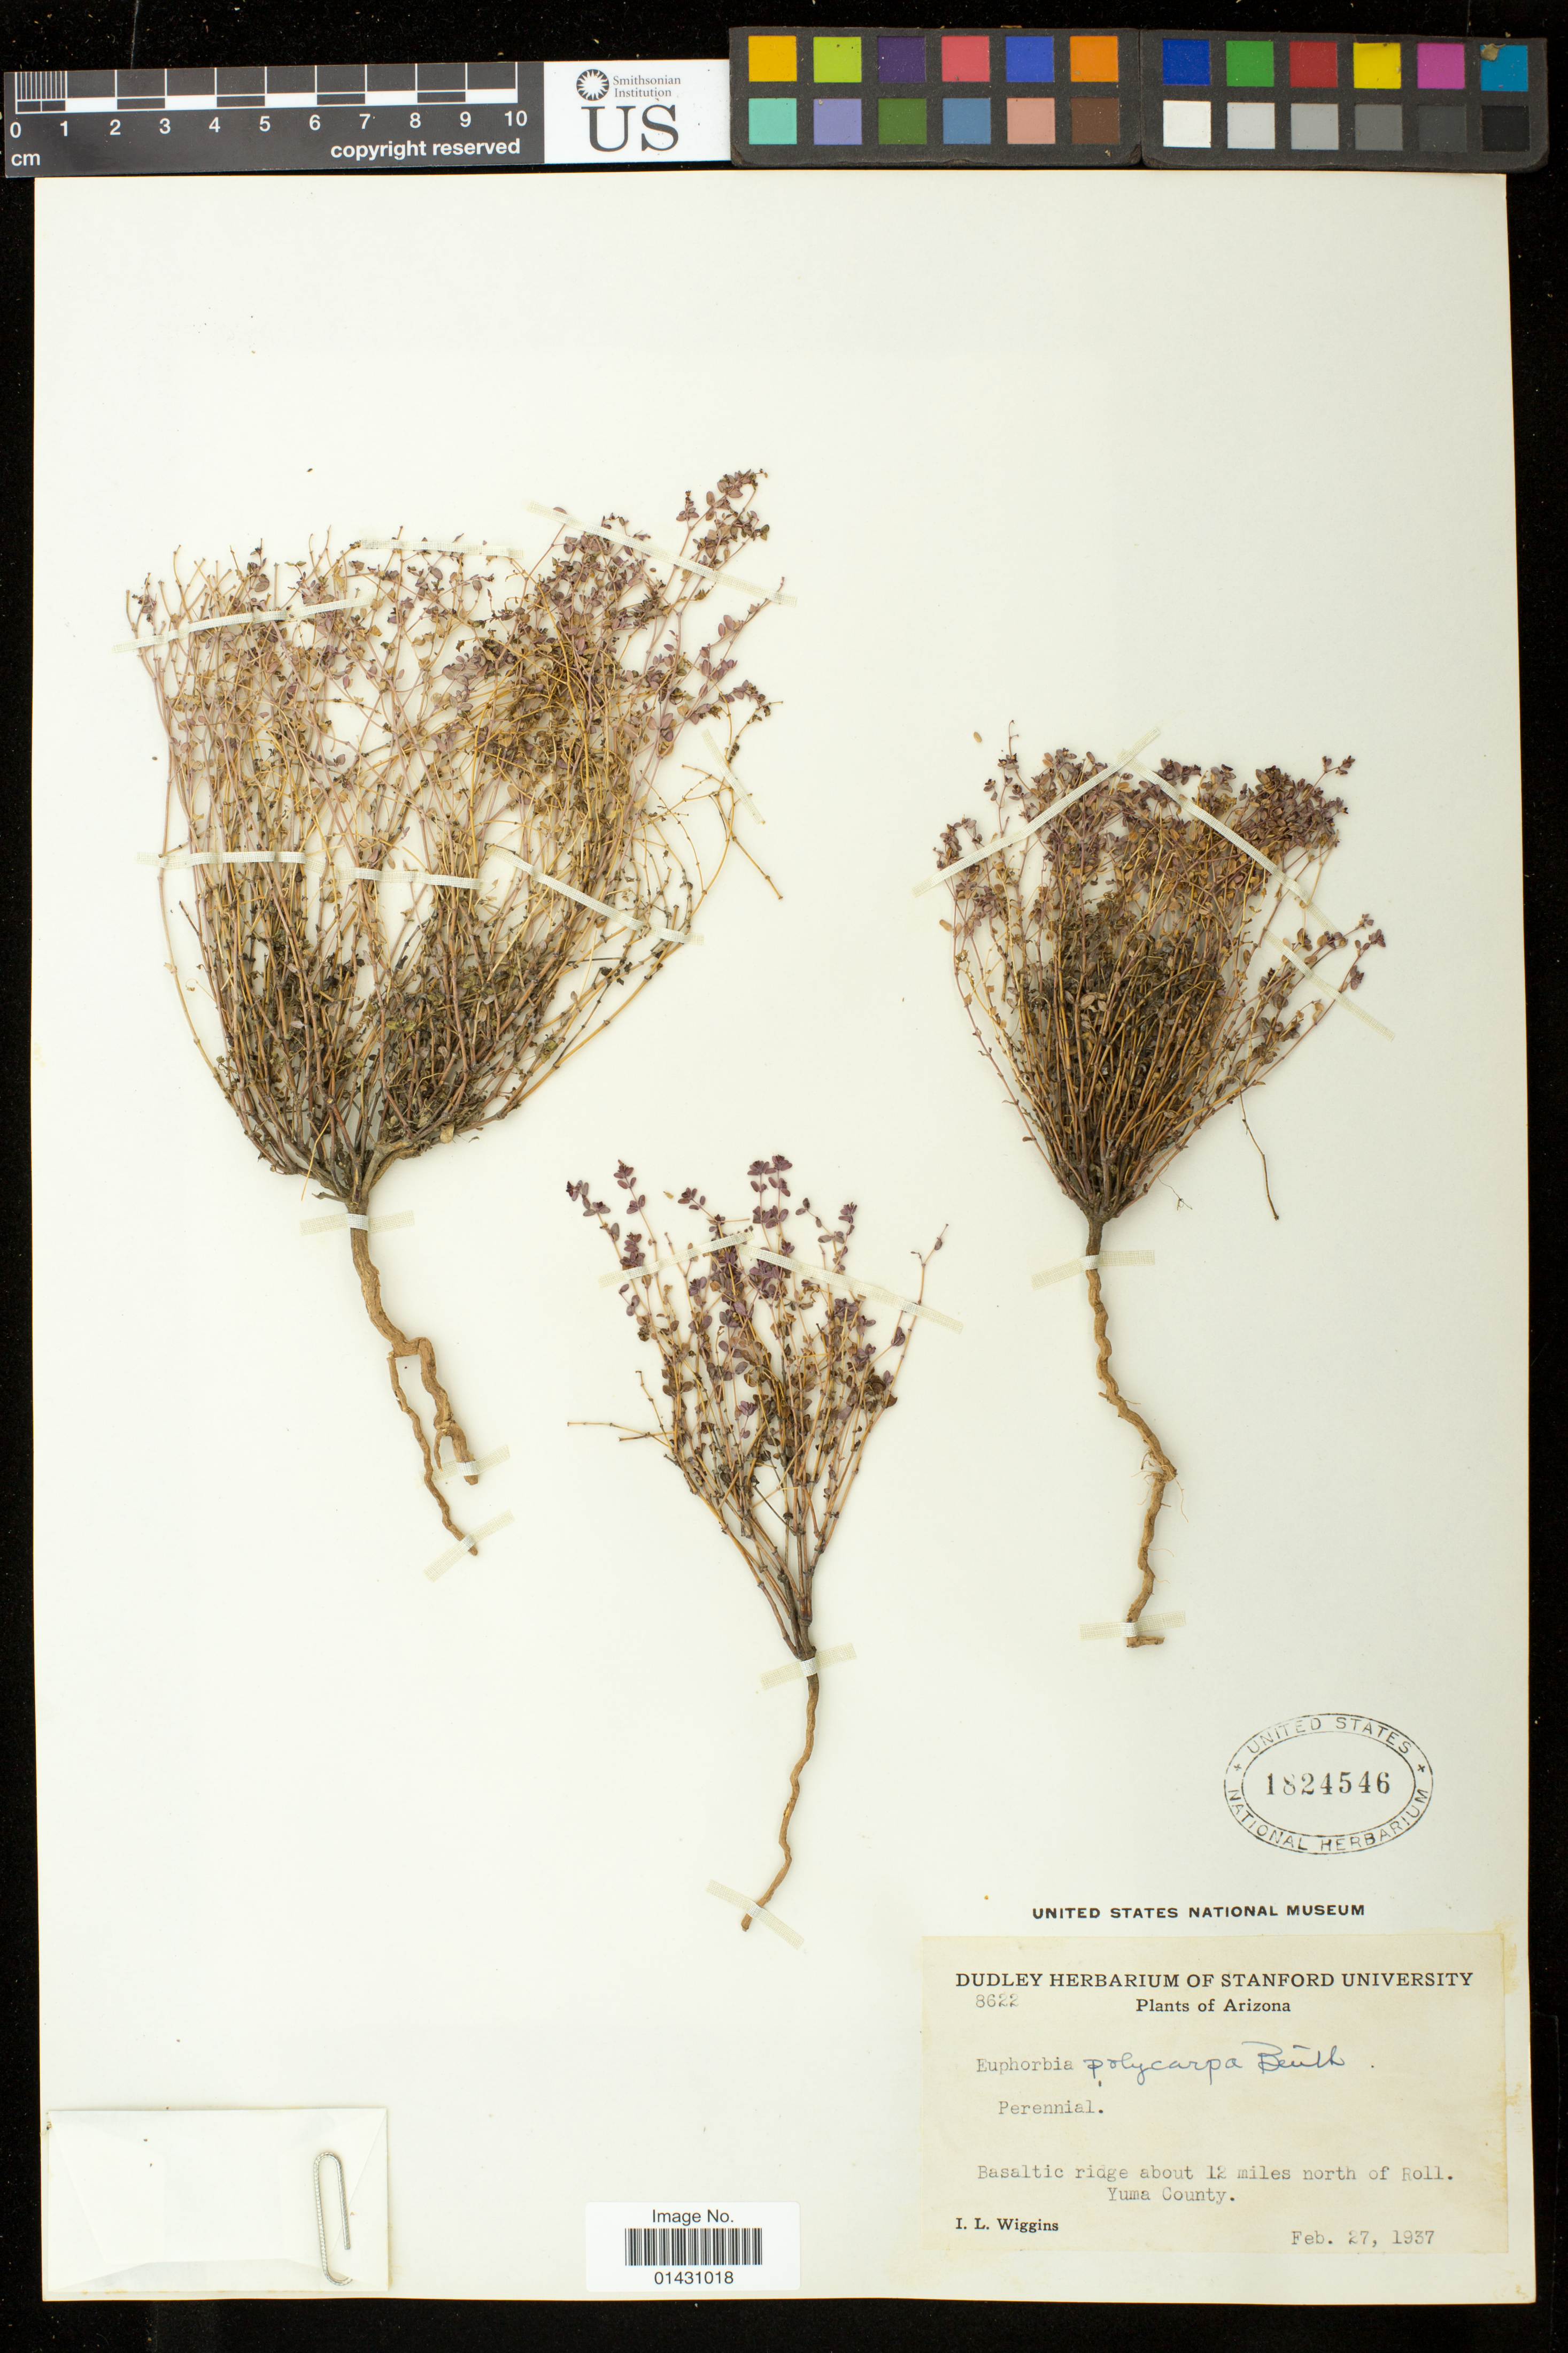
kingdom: Plantae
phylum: Tracheophyta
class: Magnoliopsida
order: Malpighiales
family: Euphorbiaceae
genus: Euphorbia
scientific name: Euphorbia polycarpa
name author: Benth.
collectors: I. L. Wiggins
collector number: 8622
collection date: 1937-02-27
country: United States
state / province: Arizona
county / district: Yuma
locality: Basaltic ridge about 12 miles north of Roll.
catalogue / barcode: US 1824546